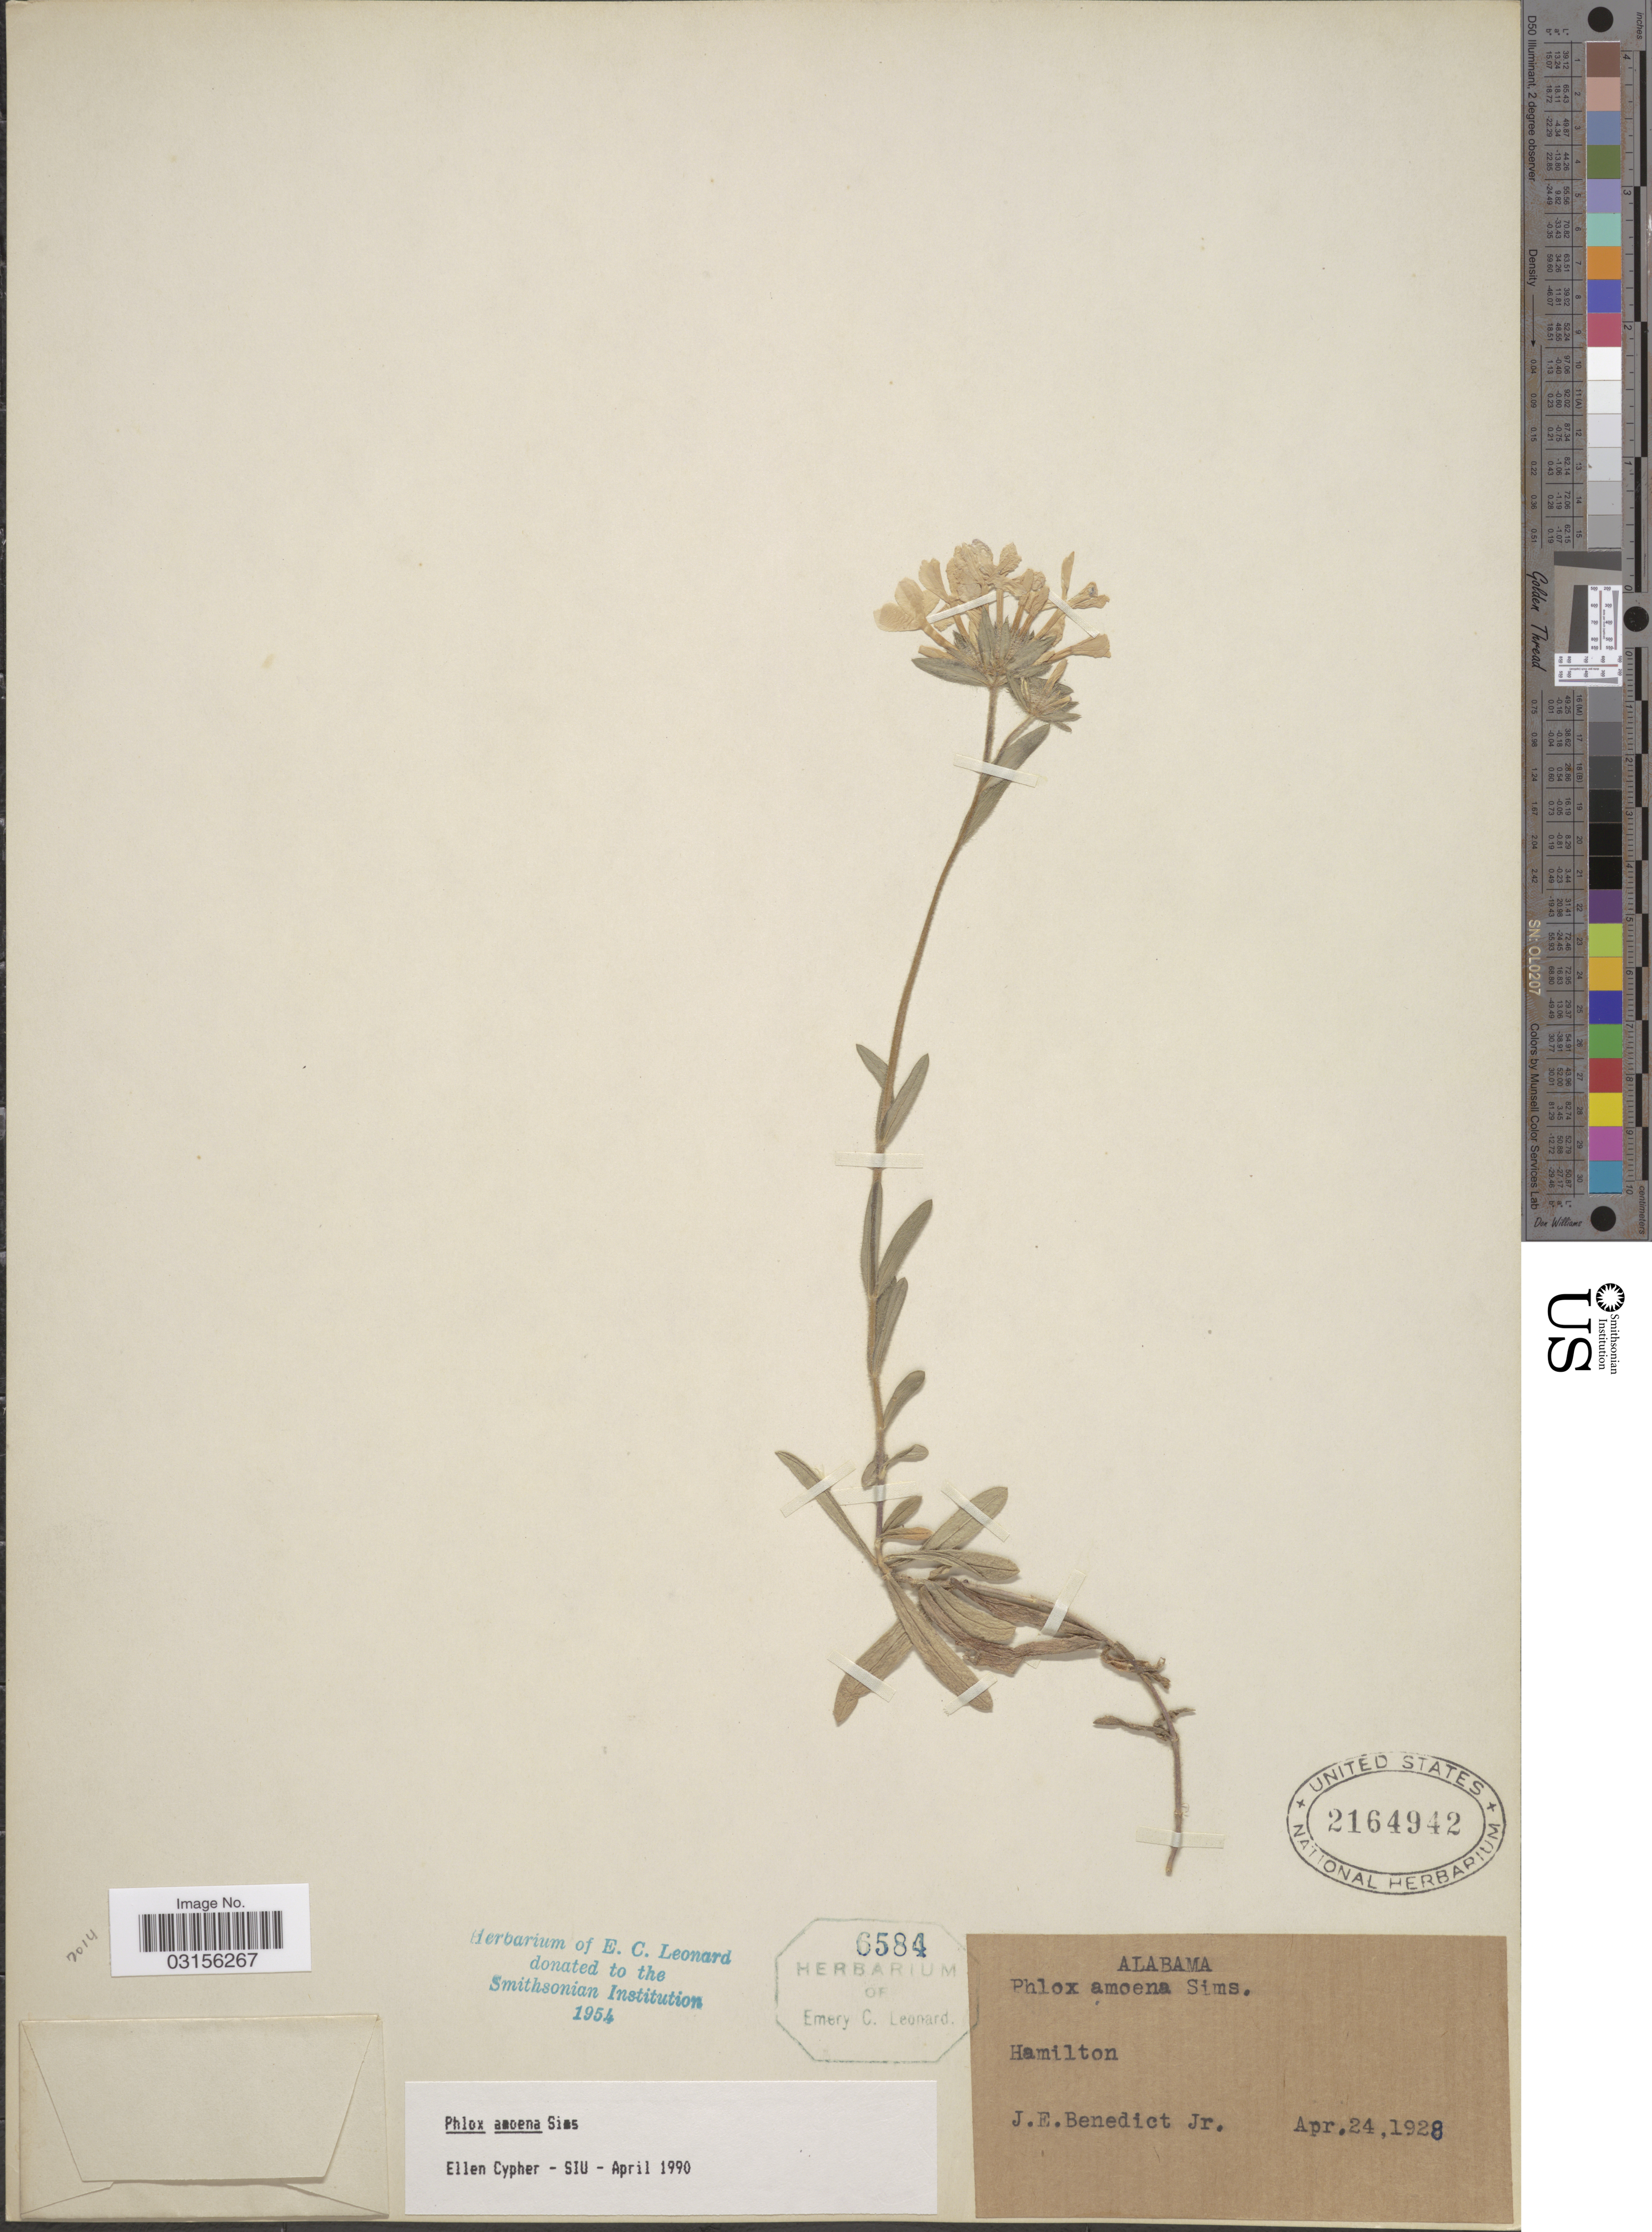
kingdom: Plantae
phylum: Tracheophyta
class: Magnoliopsida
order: Ericales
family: Polemoniaceae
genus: Phlox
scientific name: Phlox amoena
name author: Sims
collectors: J. Benedict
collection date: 1928-04-24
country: United States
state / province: Alabama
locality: Hamilton.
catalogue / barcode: US 2164942